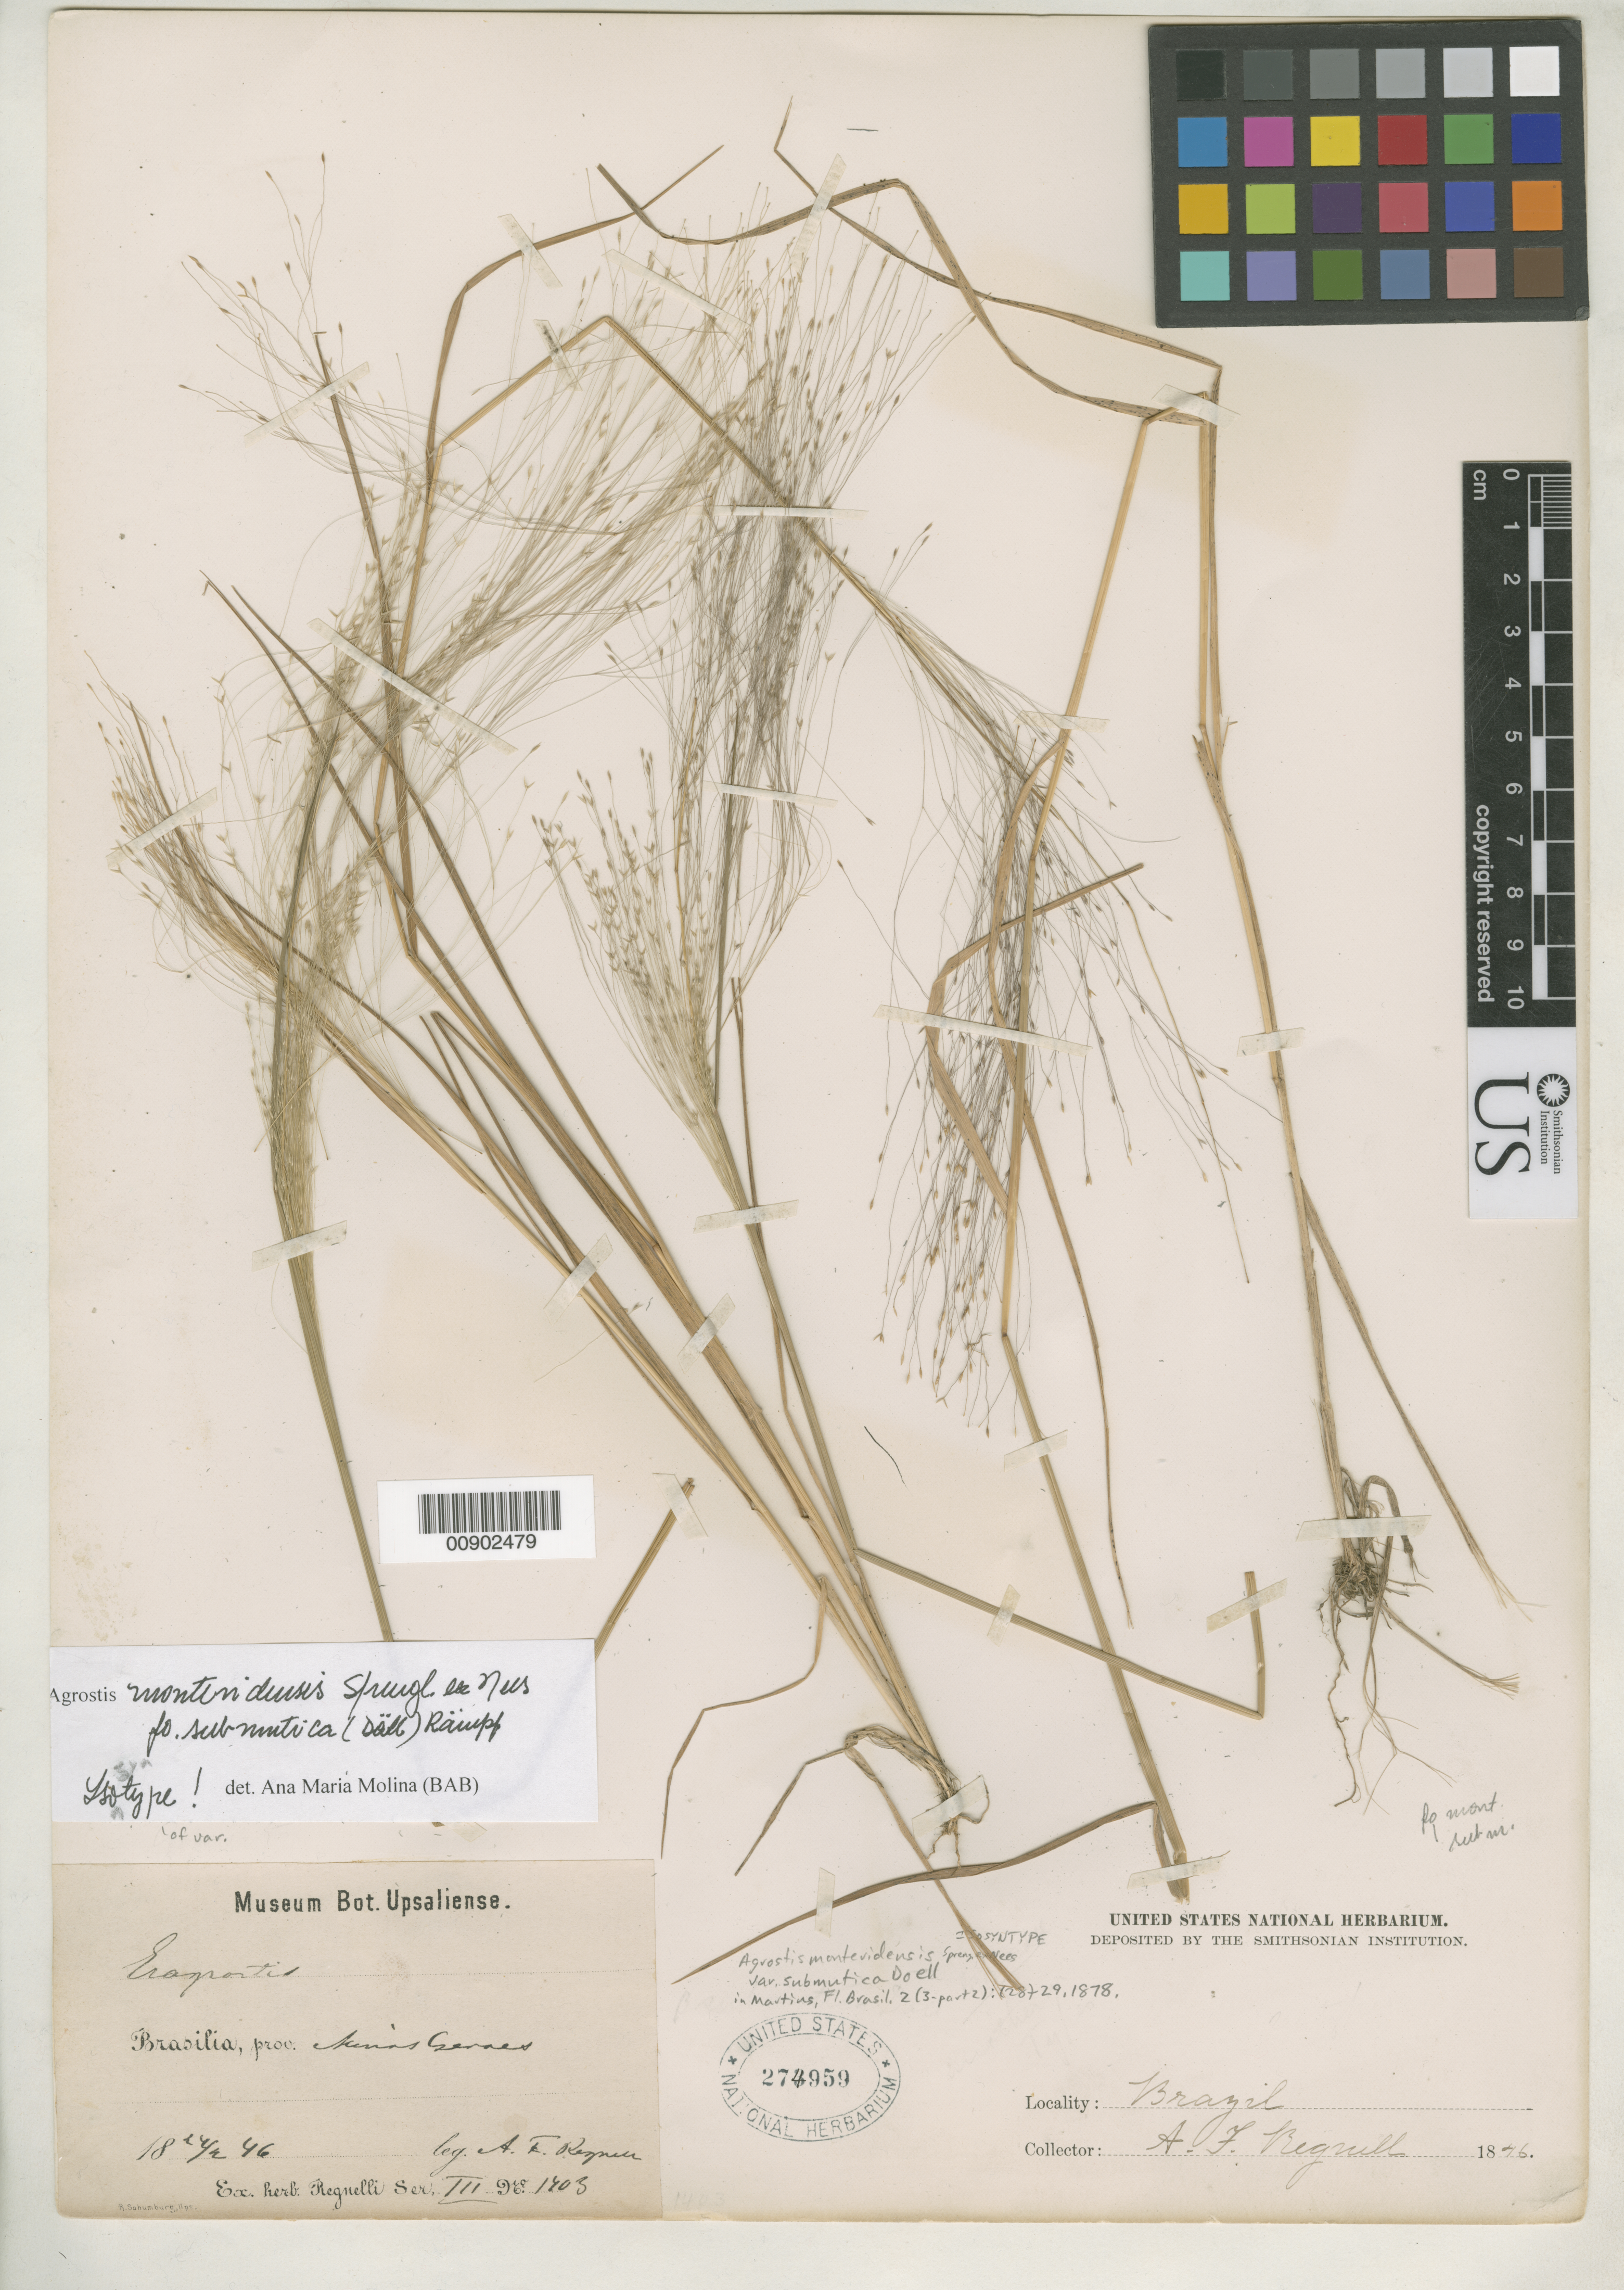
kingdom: Plantae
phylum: Tracheophyta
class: Liliopsida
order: Poales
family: Poaceae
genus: Agrostis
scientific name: Agrostis montevidensis var. submutica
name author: Döll in Mart.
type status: Isosyntype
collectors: A. F. Regnell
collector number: Herb. Regn. Ser. III, 1403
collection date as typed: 24 Feb 1846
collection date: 1846-02-24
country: Brazil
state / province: Minas Gerais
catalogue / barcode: US 274959